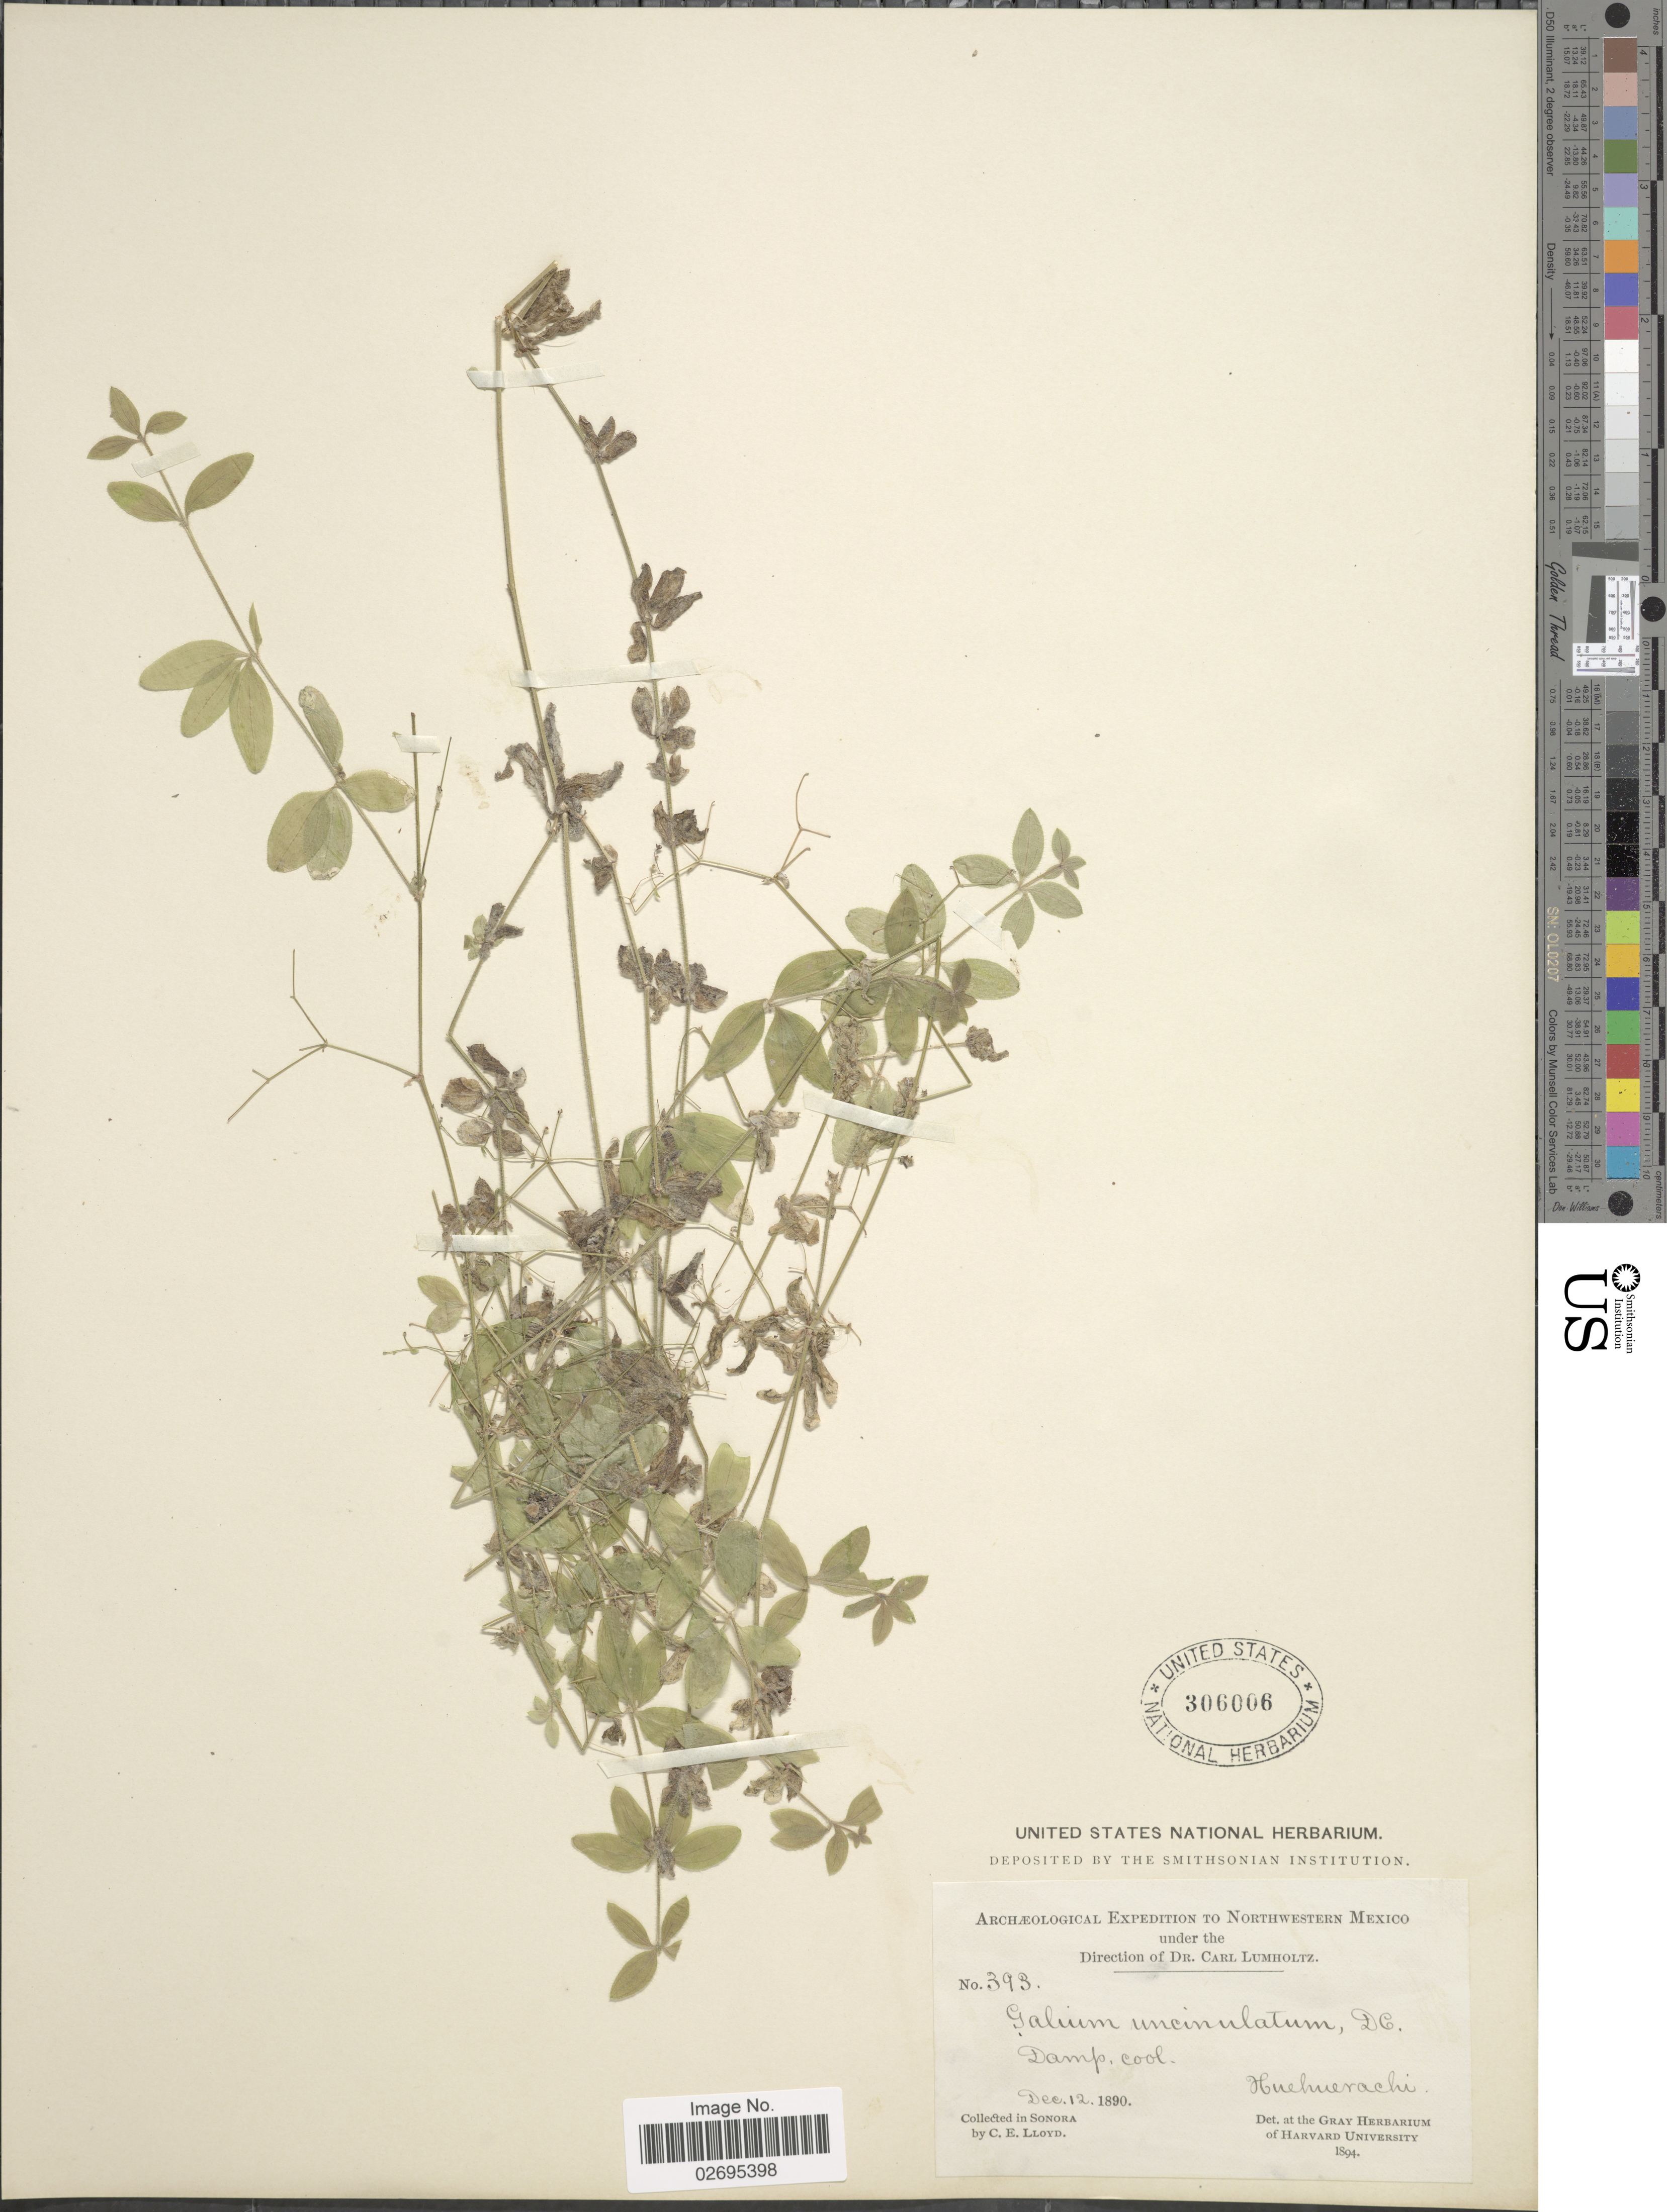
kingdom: Plantae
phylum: Tracheophyta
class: Magnoliopsida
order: Gentianales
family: Rubiaceae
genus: Galium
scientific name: Galium uncinulatum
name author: DC.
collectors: Lloyd, C. E.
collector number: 393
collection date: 1890-12-12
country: Mexico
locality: Northwestern Mexico, Huehuerachi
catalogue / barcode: US 306006